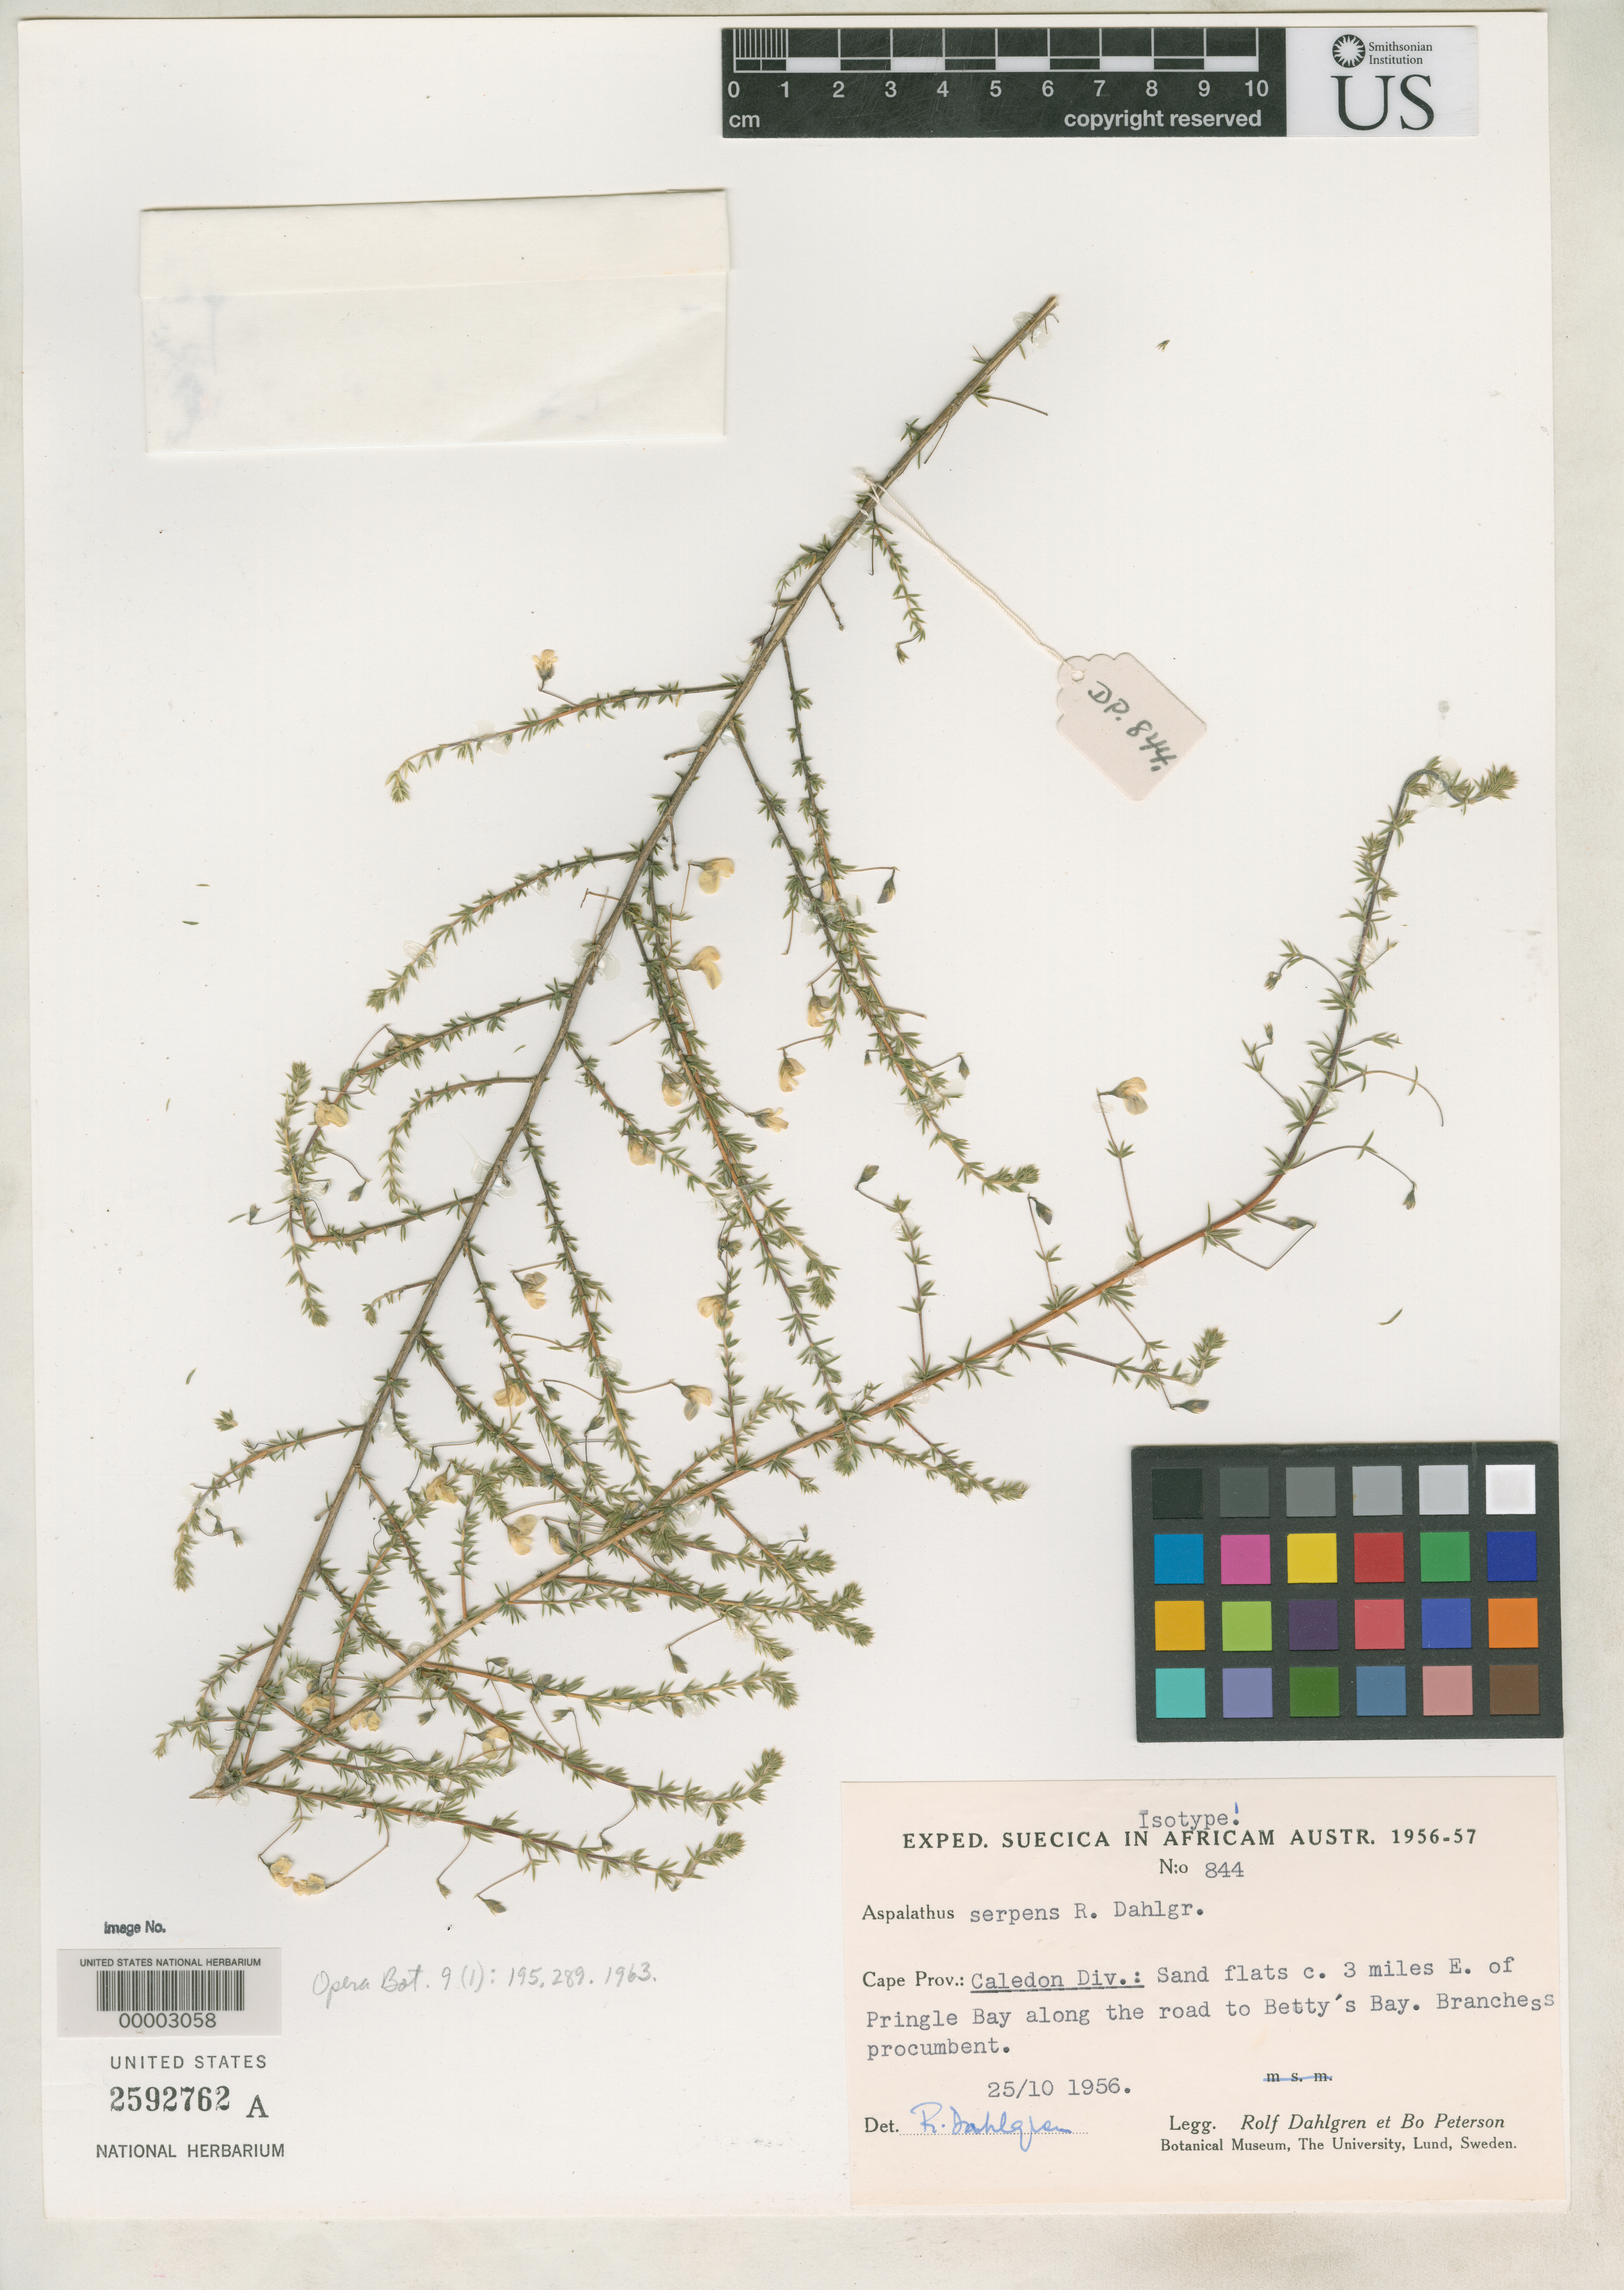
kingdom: Plantae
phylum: Tracheophyta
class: Magnoliopsida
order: Fabales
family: Fabaceae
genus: Aspalathus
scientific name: Aspalathus serpens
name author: R. Dahlgren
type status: Isotype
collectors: R. Dahlgren & B. H. Peterson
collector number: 844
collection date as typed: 25 Oct 1956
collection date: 1956-10-25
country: South Africa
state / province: Western Cape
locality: Pringle Bay. Caledon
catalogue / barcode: US 2592762A